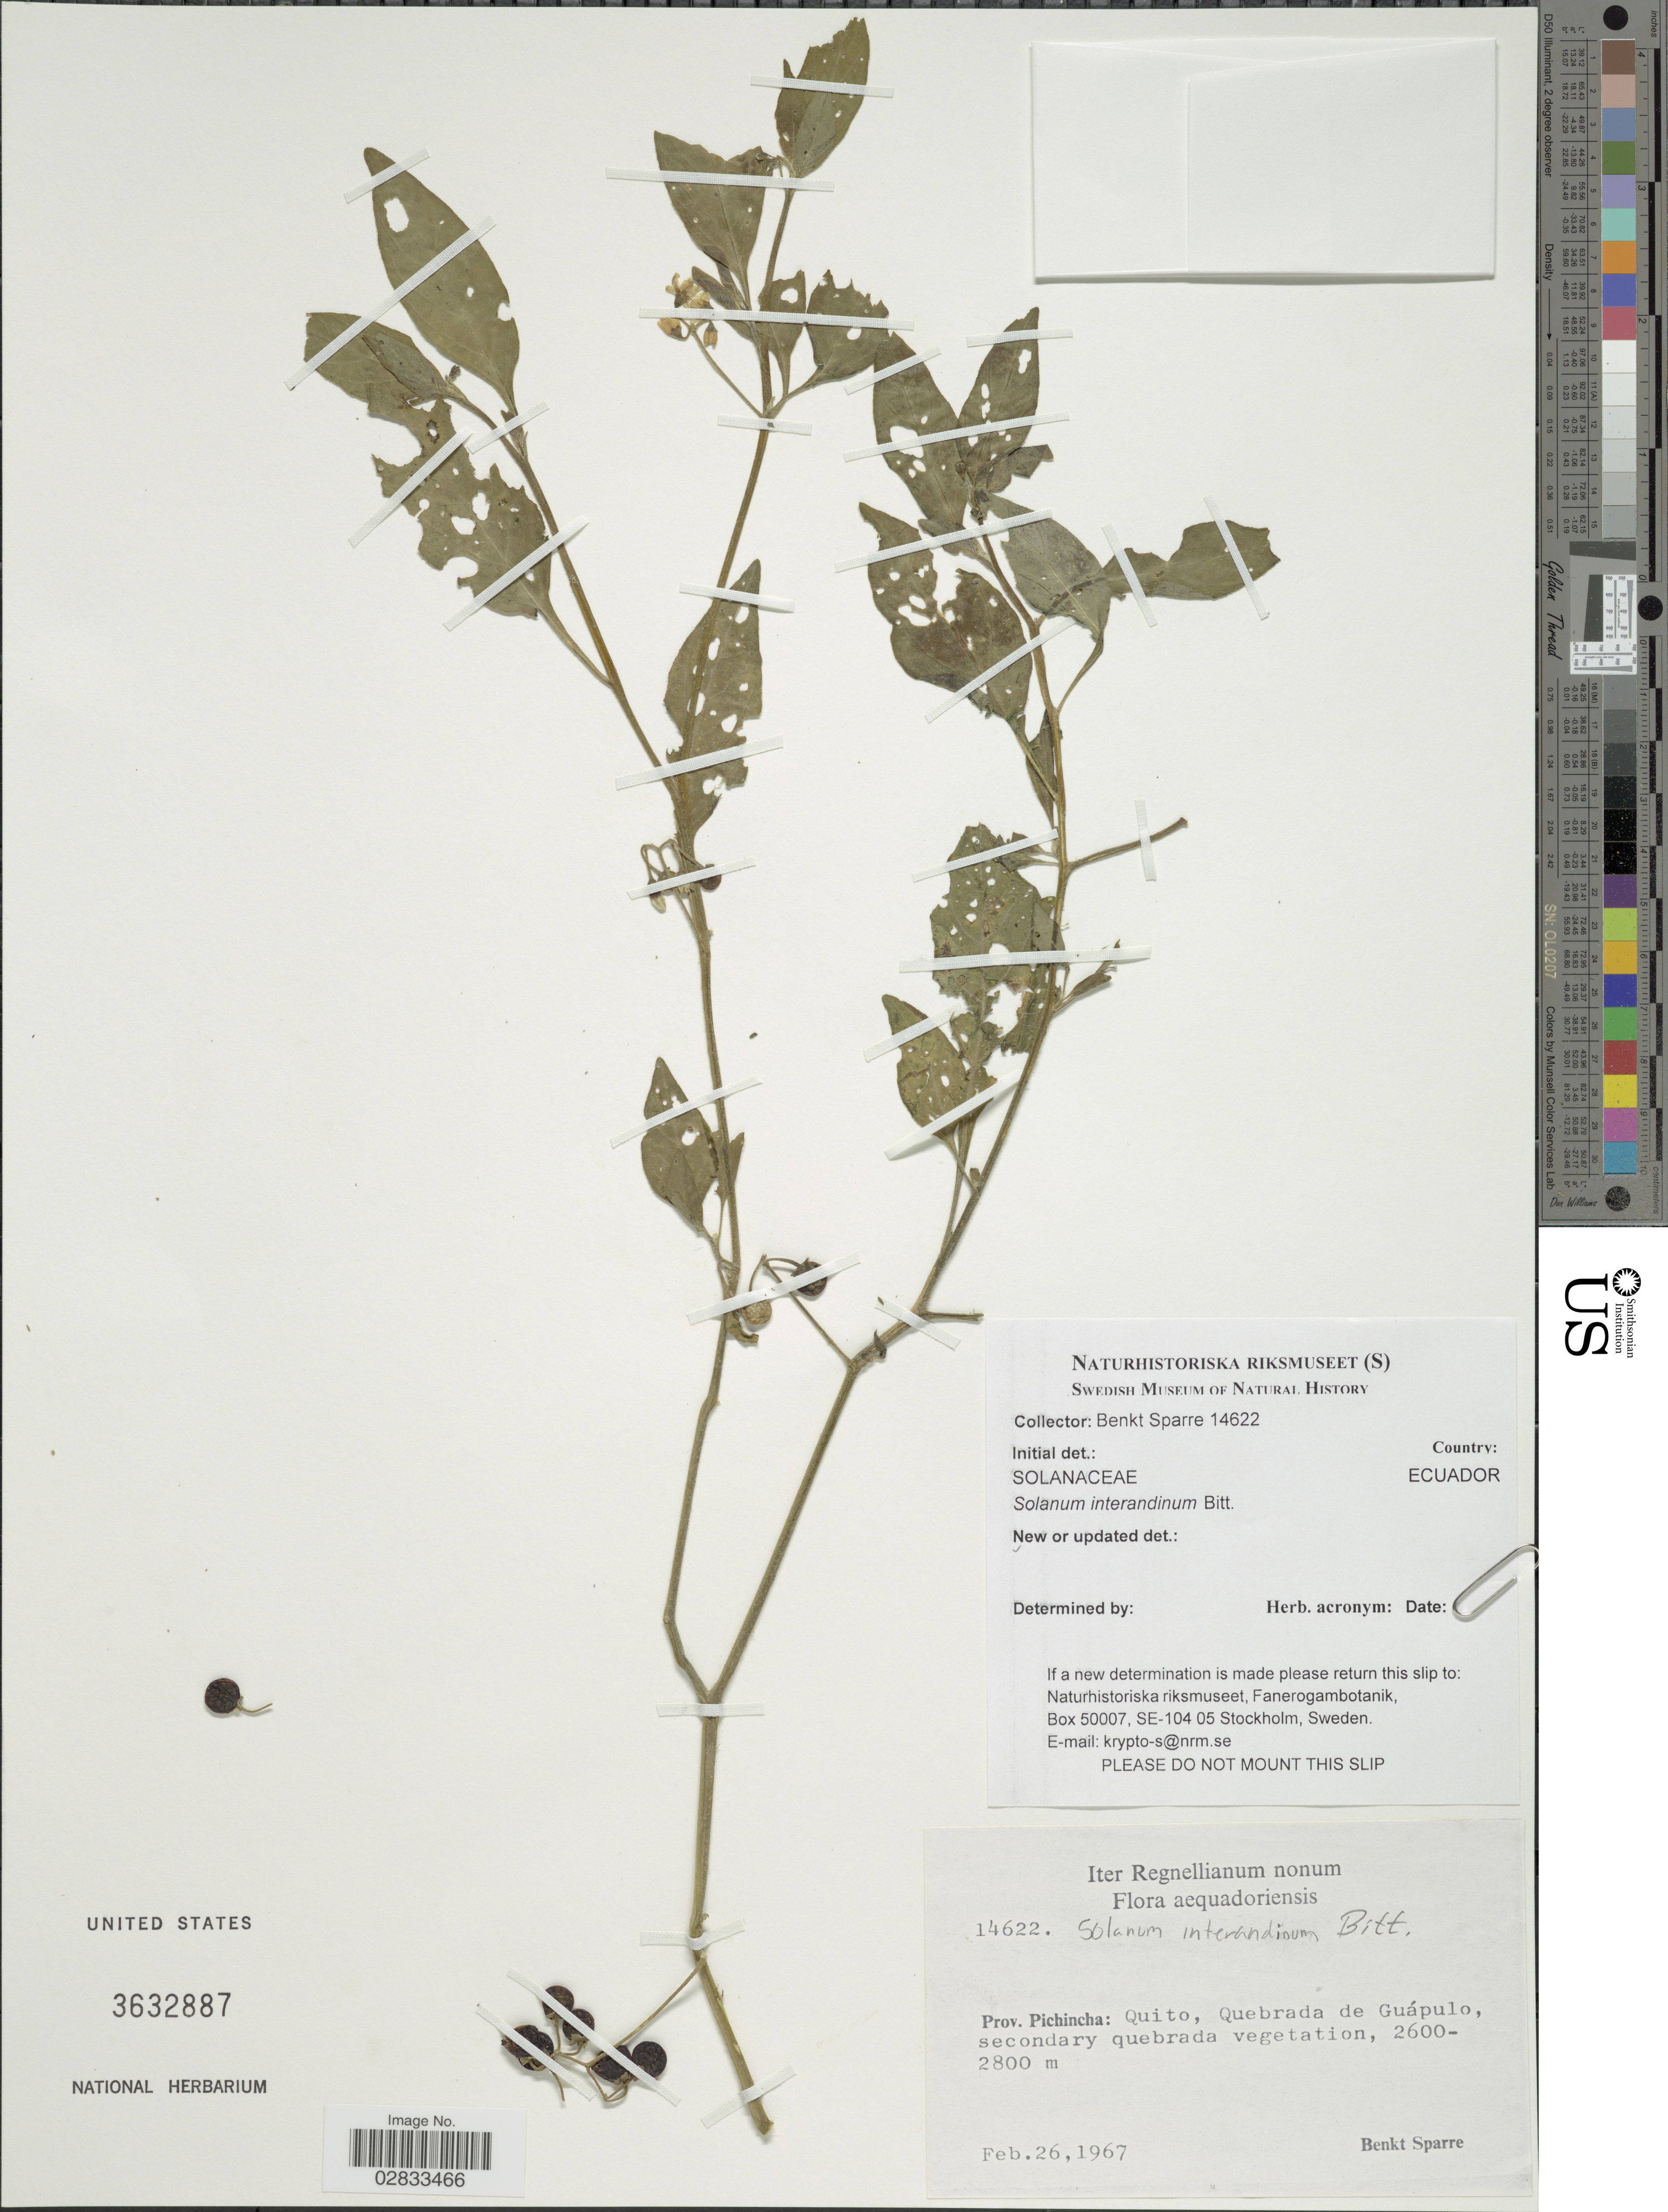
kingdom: Plantae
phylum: Tracheophyta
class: Magnoliopsida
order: Solanales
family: Solanaceae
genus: Solanum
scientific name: Solanum interandinum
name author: Bitter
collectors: B. Sparre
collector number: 14622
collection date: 1967-02-26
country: Ecuador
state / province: Pichincha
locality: Quito, Quebrada de Guápulo.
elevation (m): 2600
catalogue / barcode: US 3632887